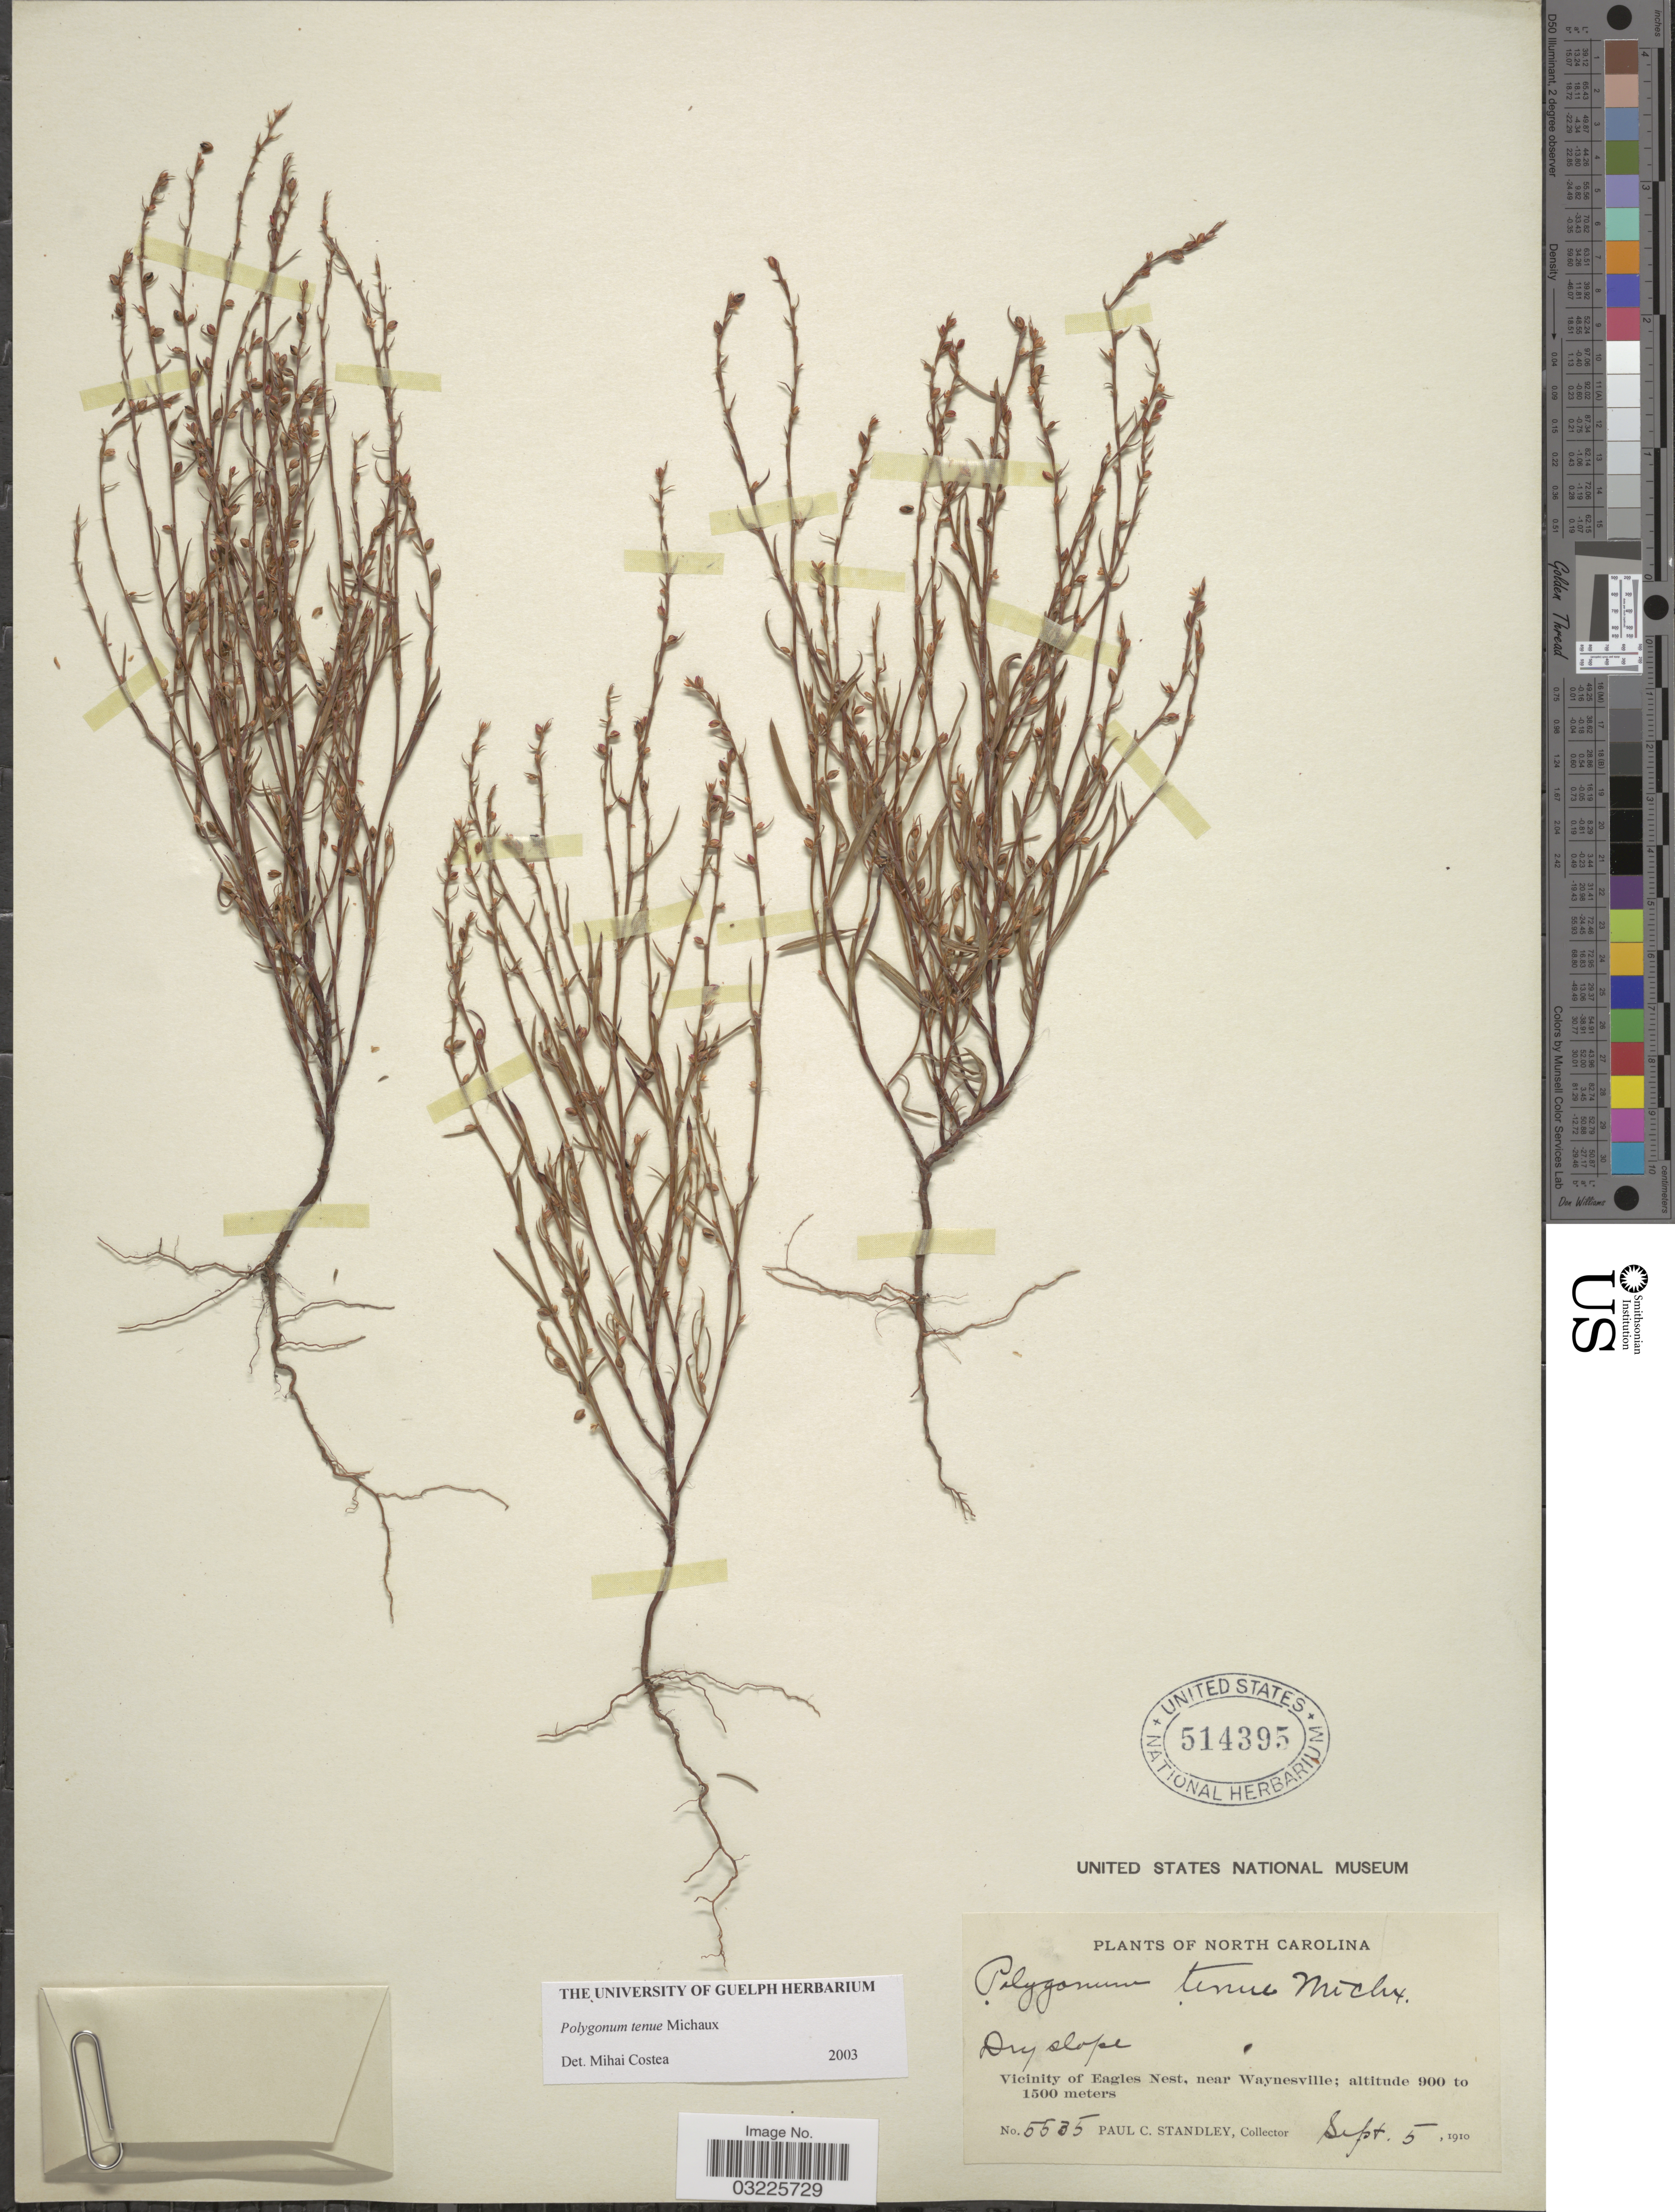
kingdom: Plantae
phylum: Tracheophyta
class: Magnoliopsida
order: Caryophyllales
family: Polygonaceae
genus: Polygonum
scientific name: Polygonum tenue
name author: F. Michx.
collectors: P. C. Standley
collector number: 5535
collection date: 1910-09-05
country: United States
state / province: North Carolina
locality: Vicinity of Eagles Nest, near Waynesville.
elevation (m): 900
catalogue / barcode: US 514395